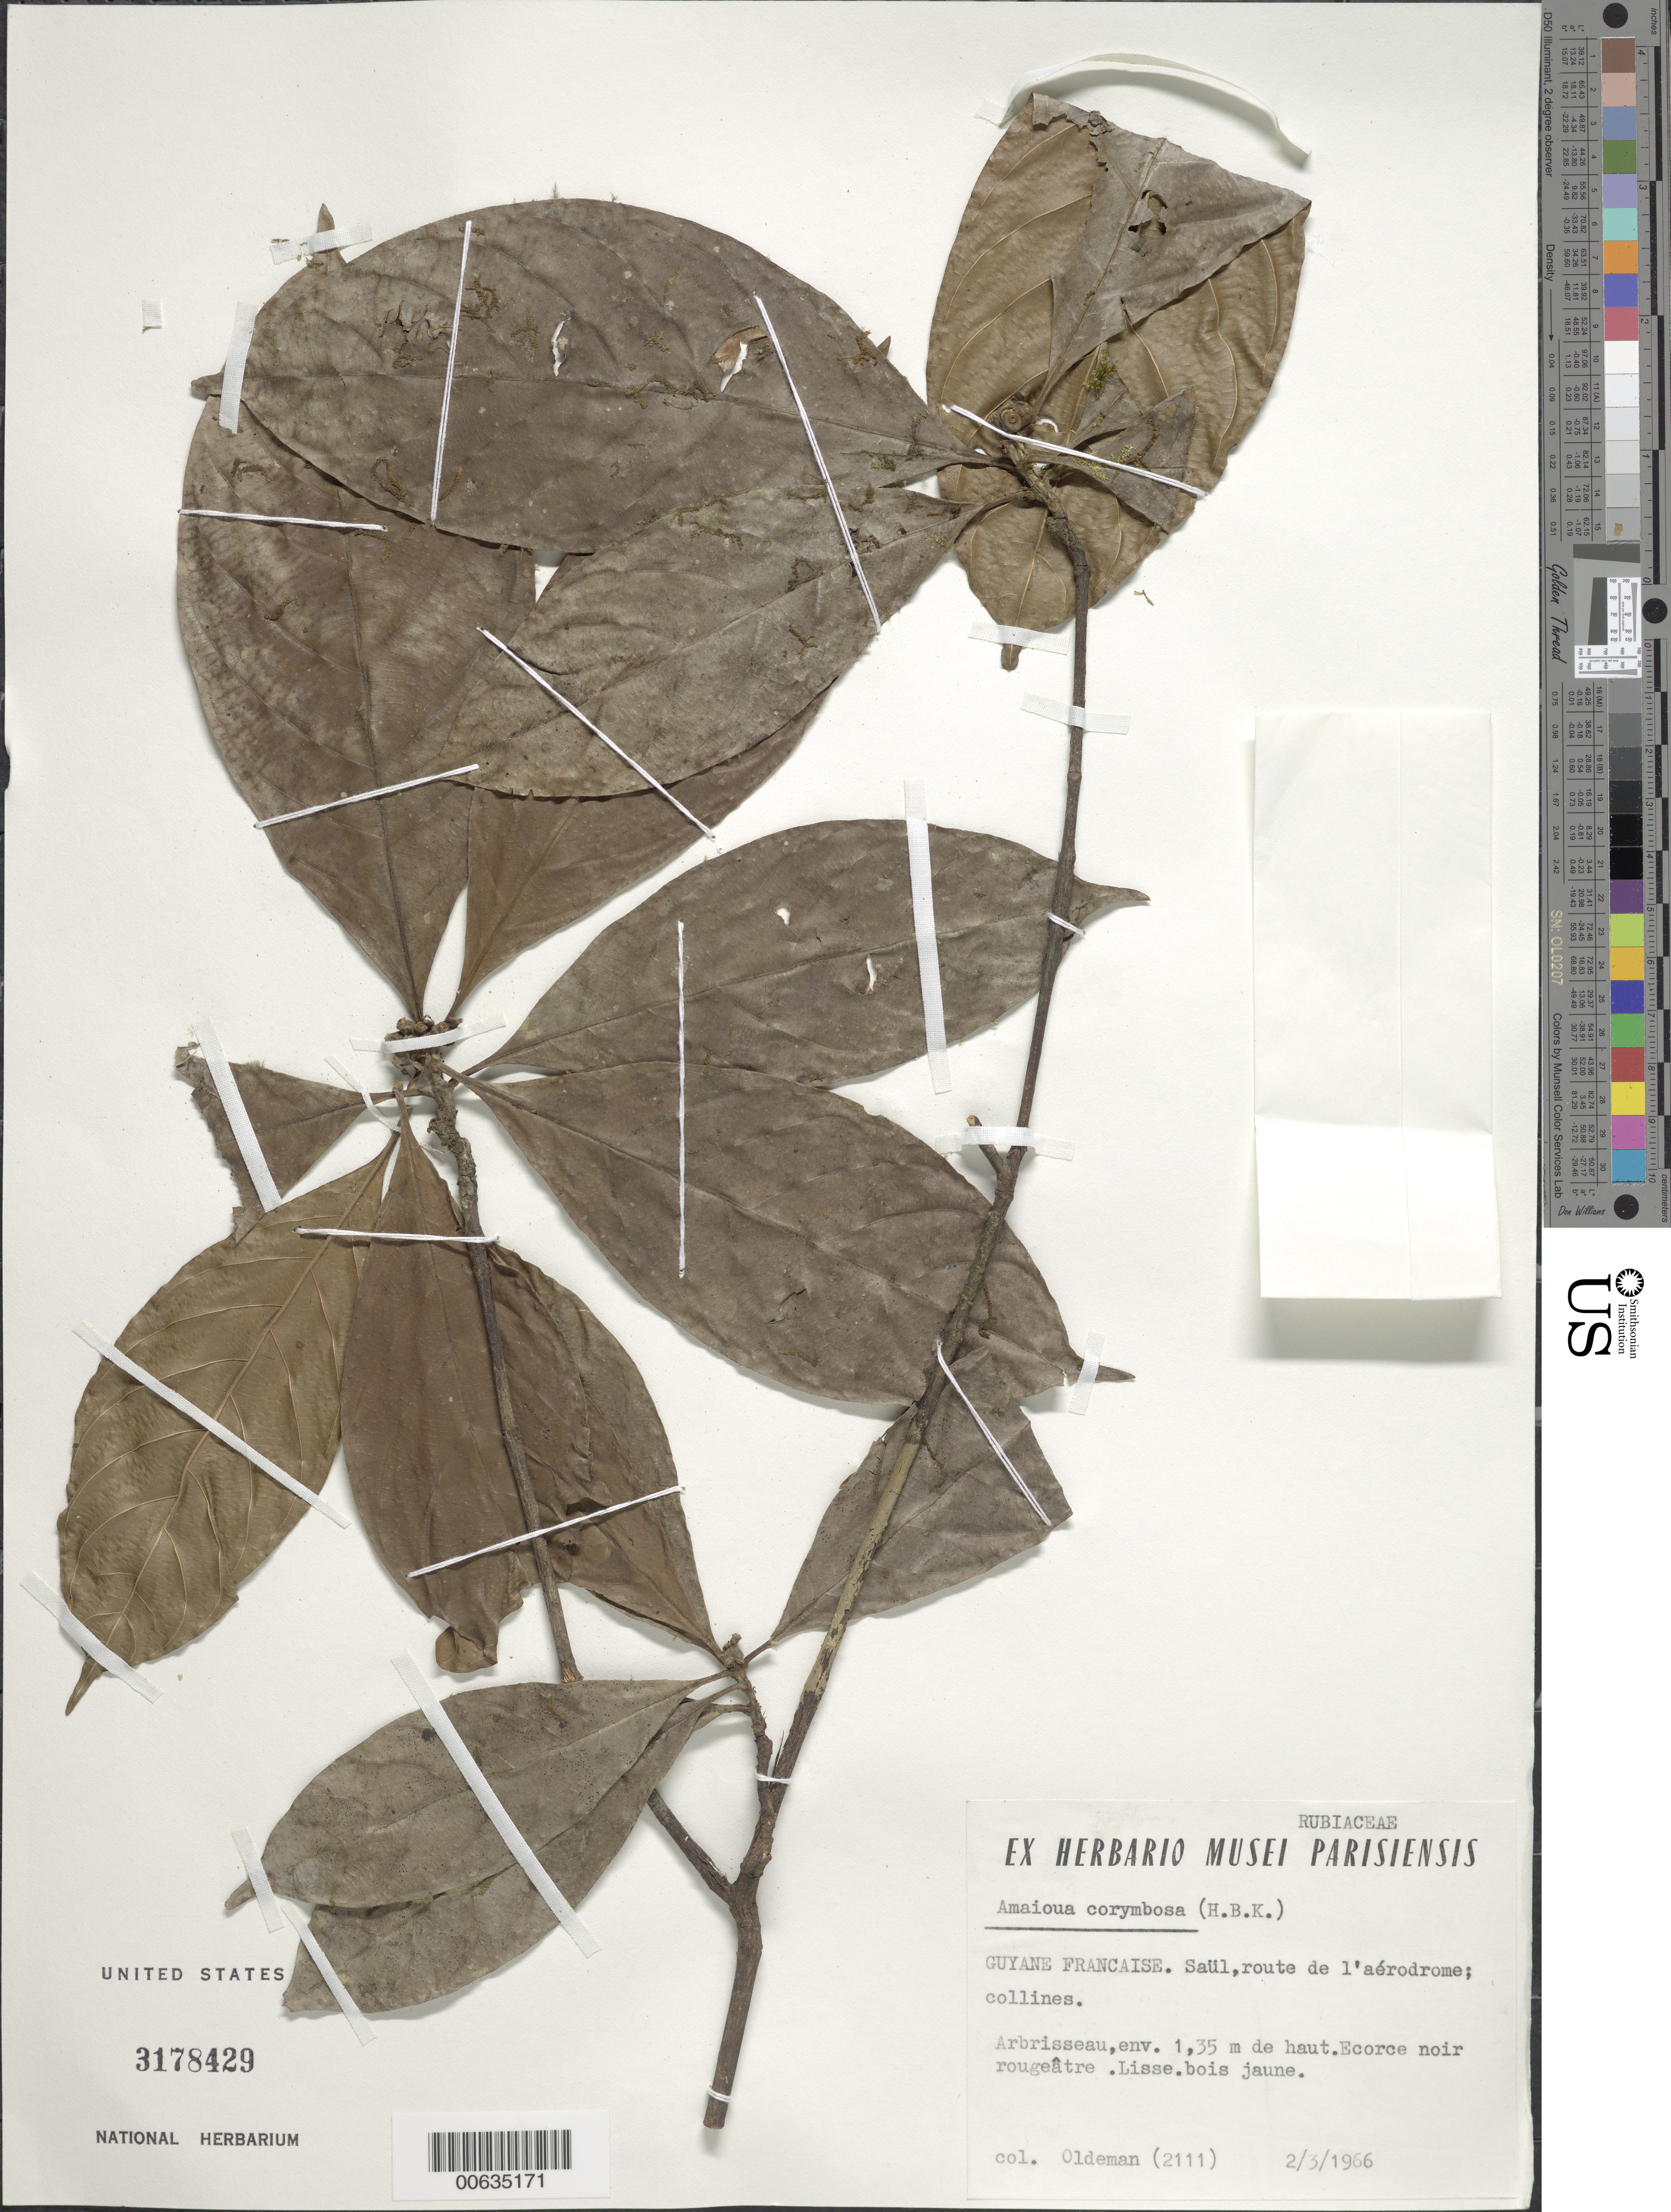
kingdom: Plantae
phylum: Tracheophyta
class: Magnoliopsida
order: Gentianales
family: Rubiaceae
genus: Amaioua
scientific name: Amaioua corymbosa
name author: Kunth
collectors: R. Oldeman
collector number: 2111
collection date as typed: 2-Mar-66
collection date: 1966-03-02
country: French Guiana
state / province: Saint-Laurent-du-Maroni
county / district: Saül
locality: Saül, route de l'aérodrome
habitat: Collines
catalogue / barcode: US 3178429